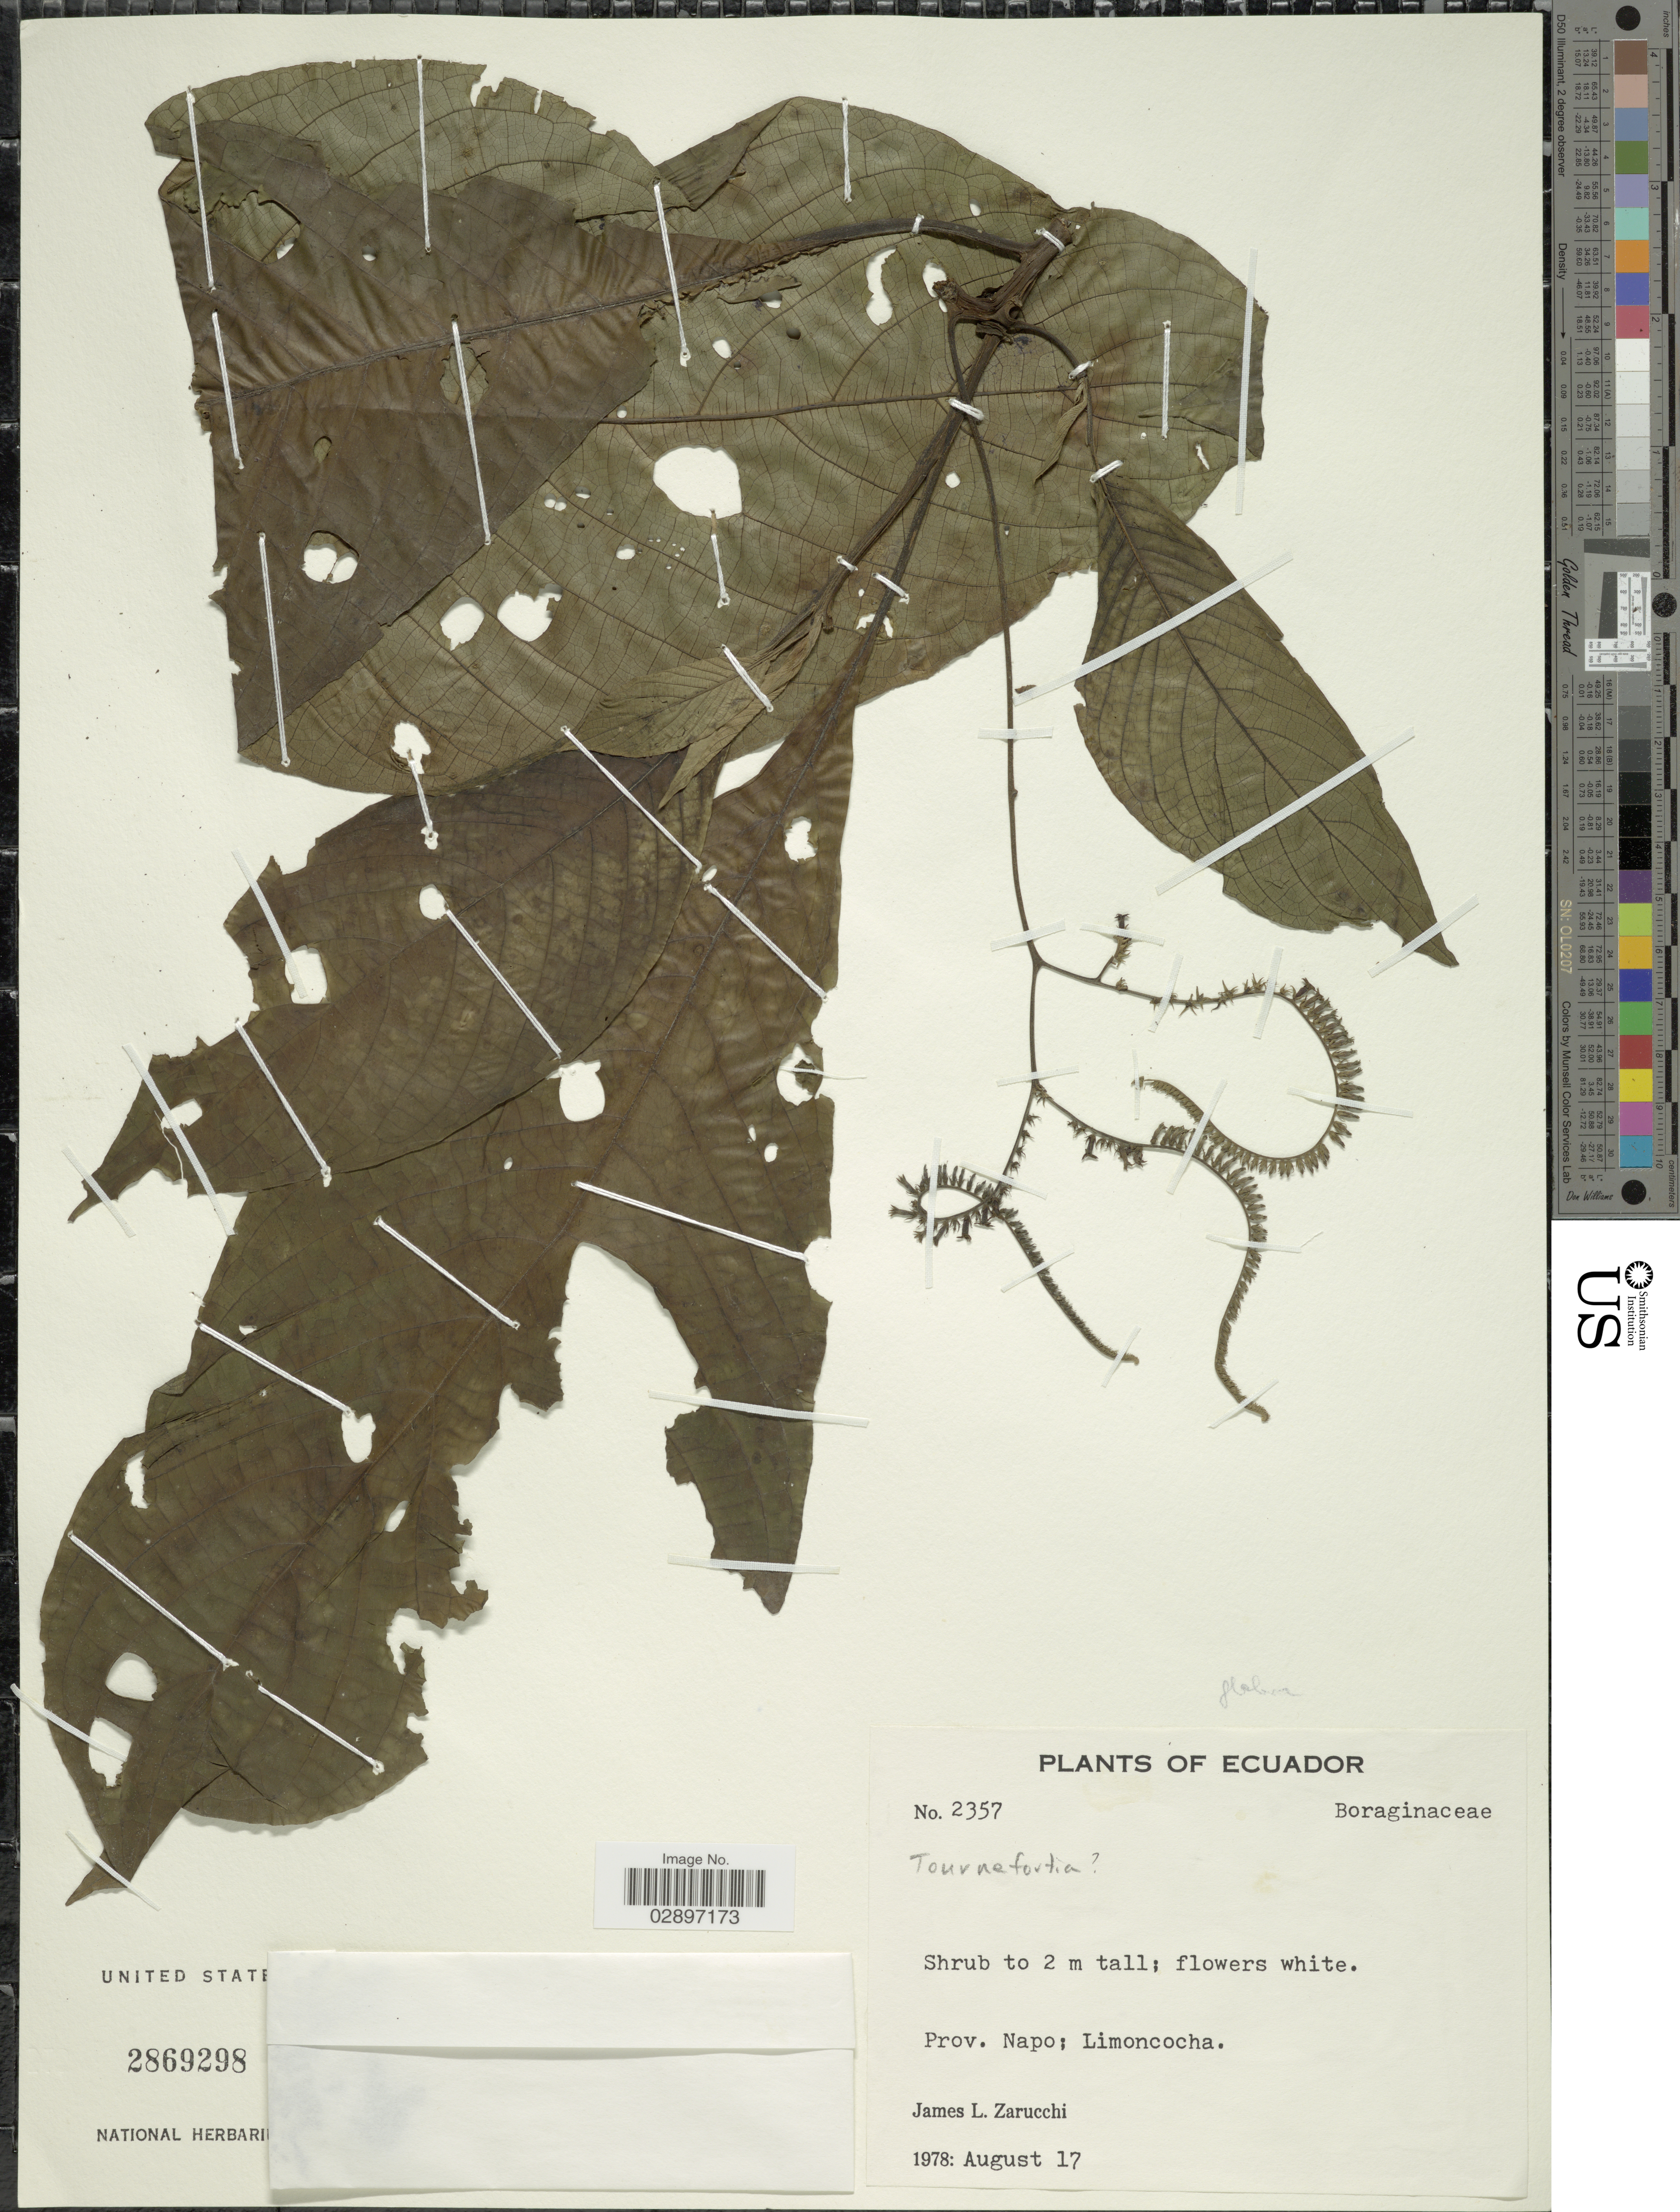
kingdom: Plantae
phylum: Tracheophyta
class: Magnoliopsida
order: Boraginales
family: Heliotropiaceae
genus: Tournefortia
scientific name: Tournefortia glabra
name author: L.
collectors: J. L. Zarucchi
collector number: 2357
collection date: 1978-08-17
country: Ecuador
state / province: Napo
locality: Limoncocha.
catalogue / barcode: US 2869298